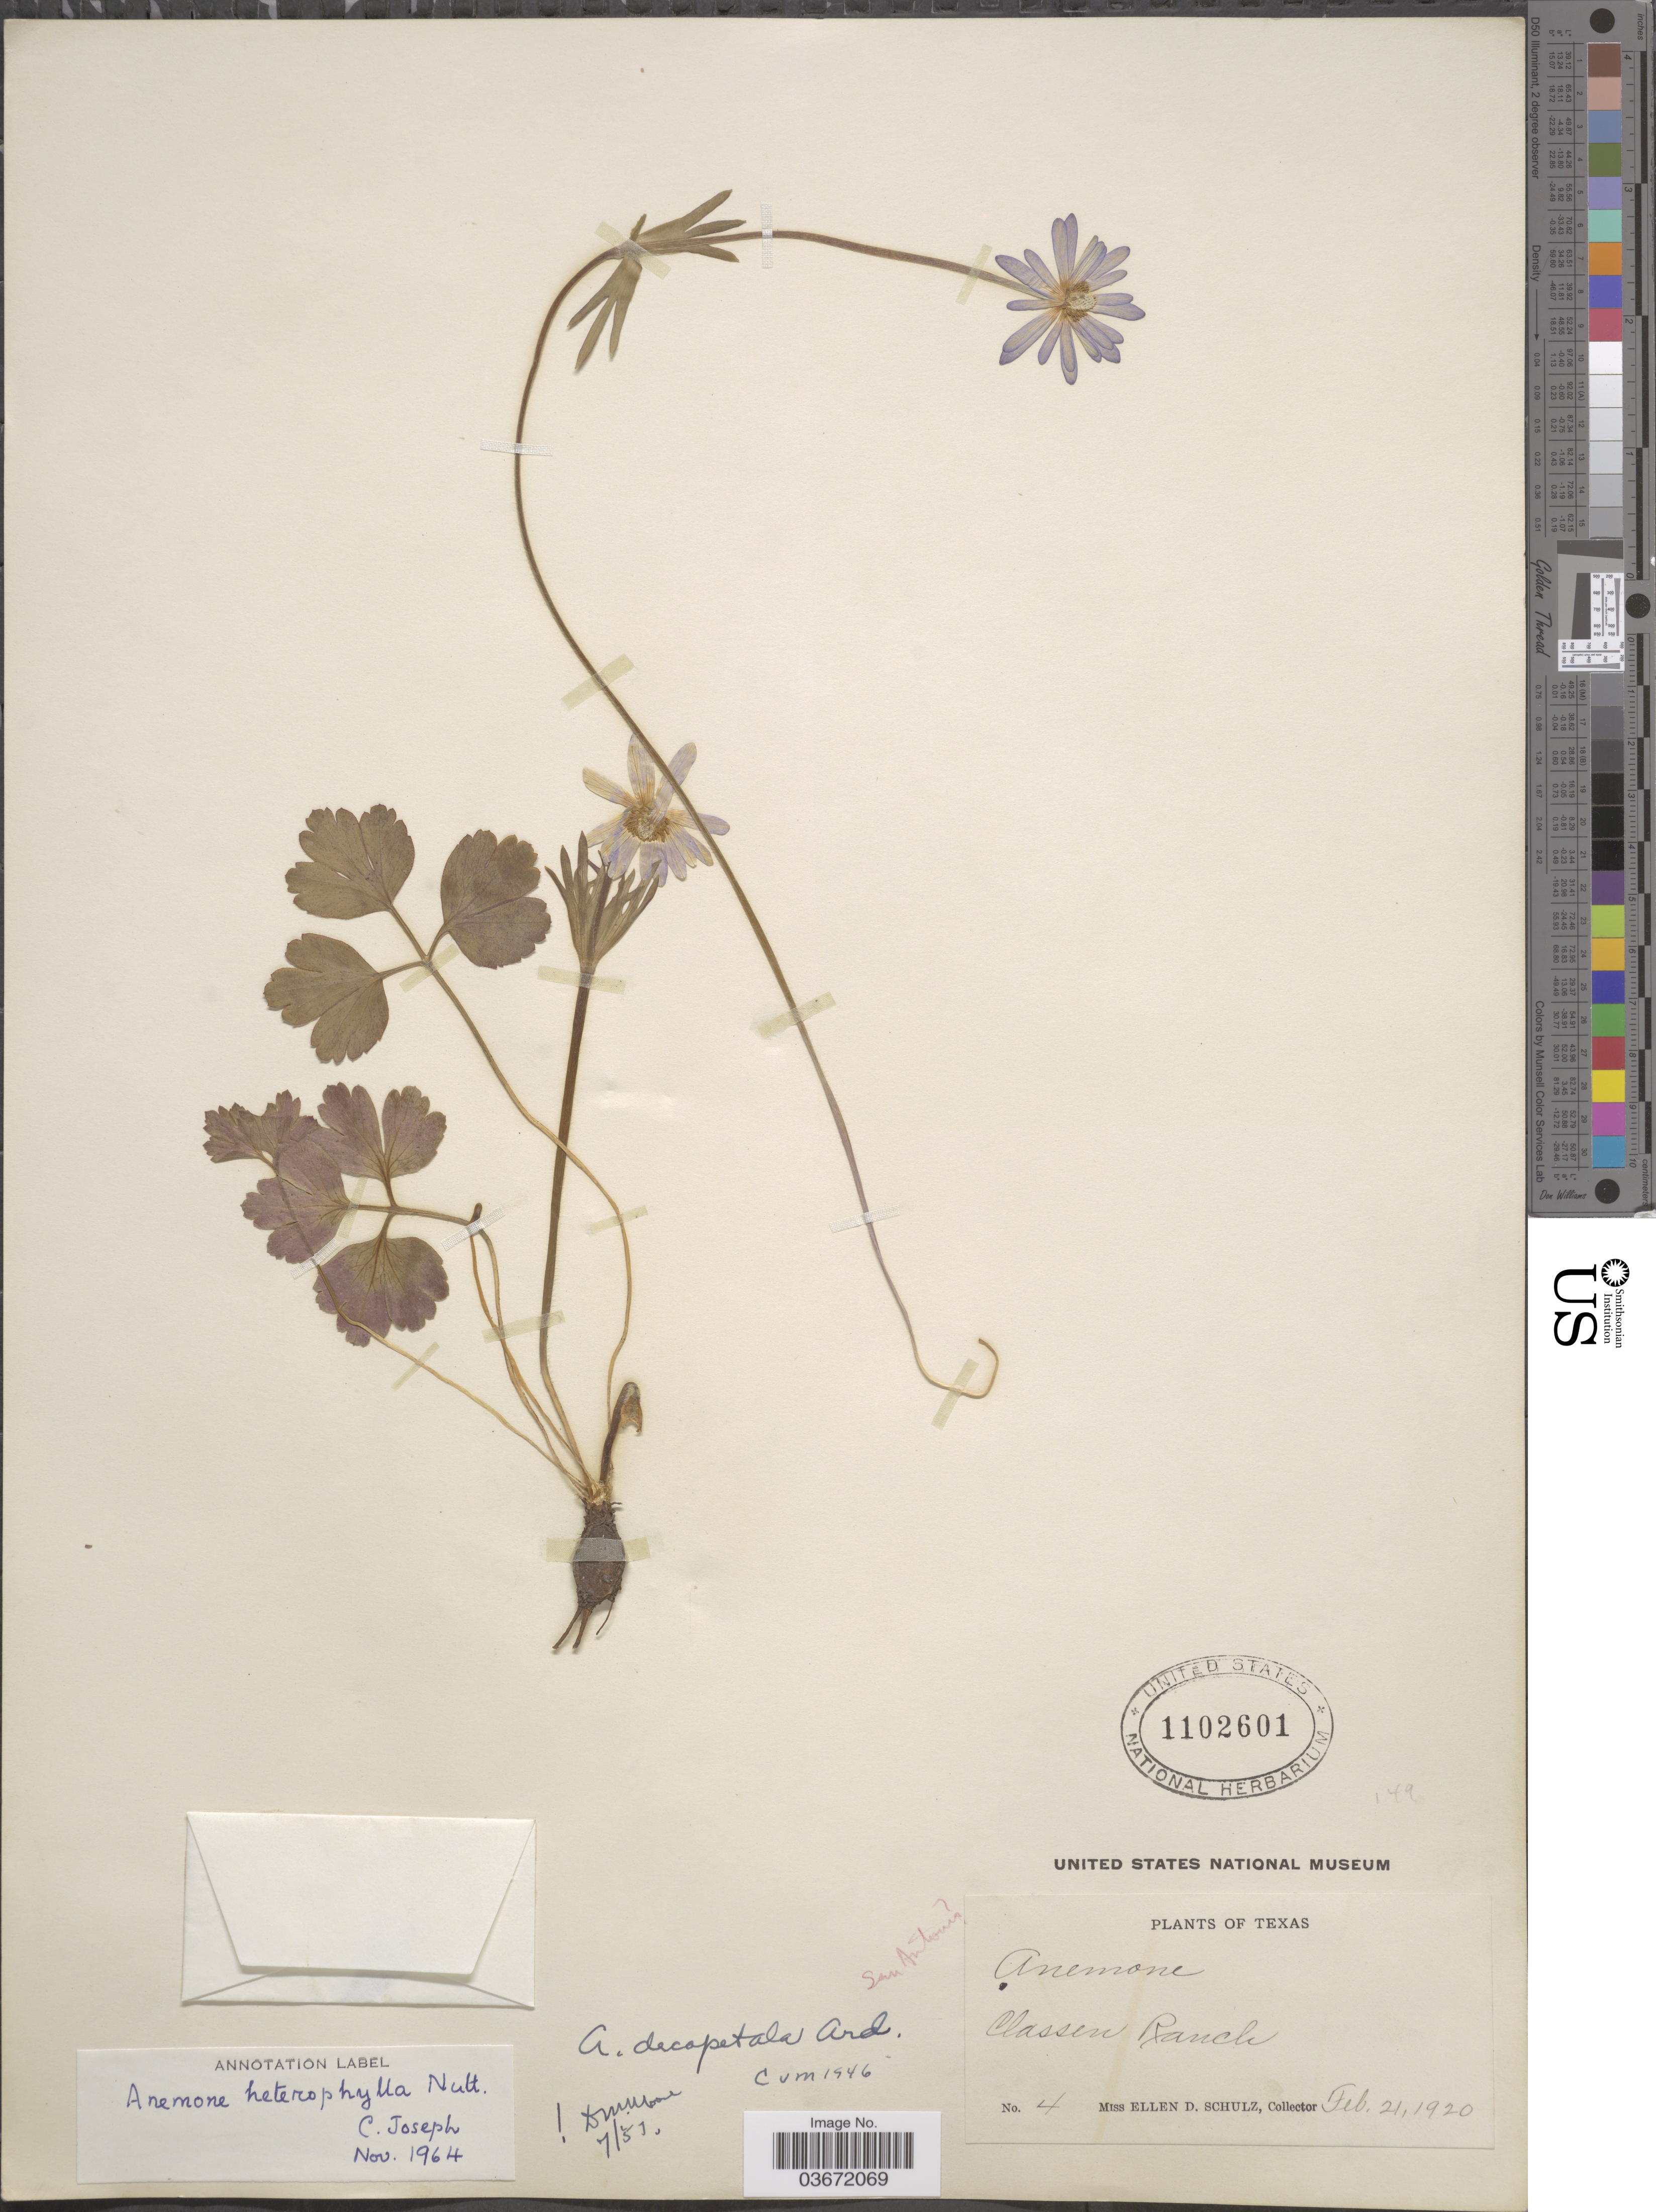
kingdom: Plantae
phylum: Tracheophyta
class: Magnoliopsida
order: Ranunculales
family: Ranunculaceae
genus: Anemone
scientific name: Anemone heterophylla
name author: Nutt. & Alph. Wood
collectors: E. D. Schulz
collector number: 4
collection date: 1920-02-21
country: United States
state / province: Texas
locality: Classen Ranch. San Antonio.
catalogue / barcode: US 1102601